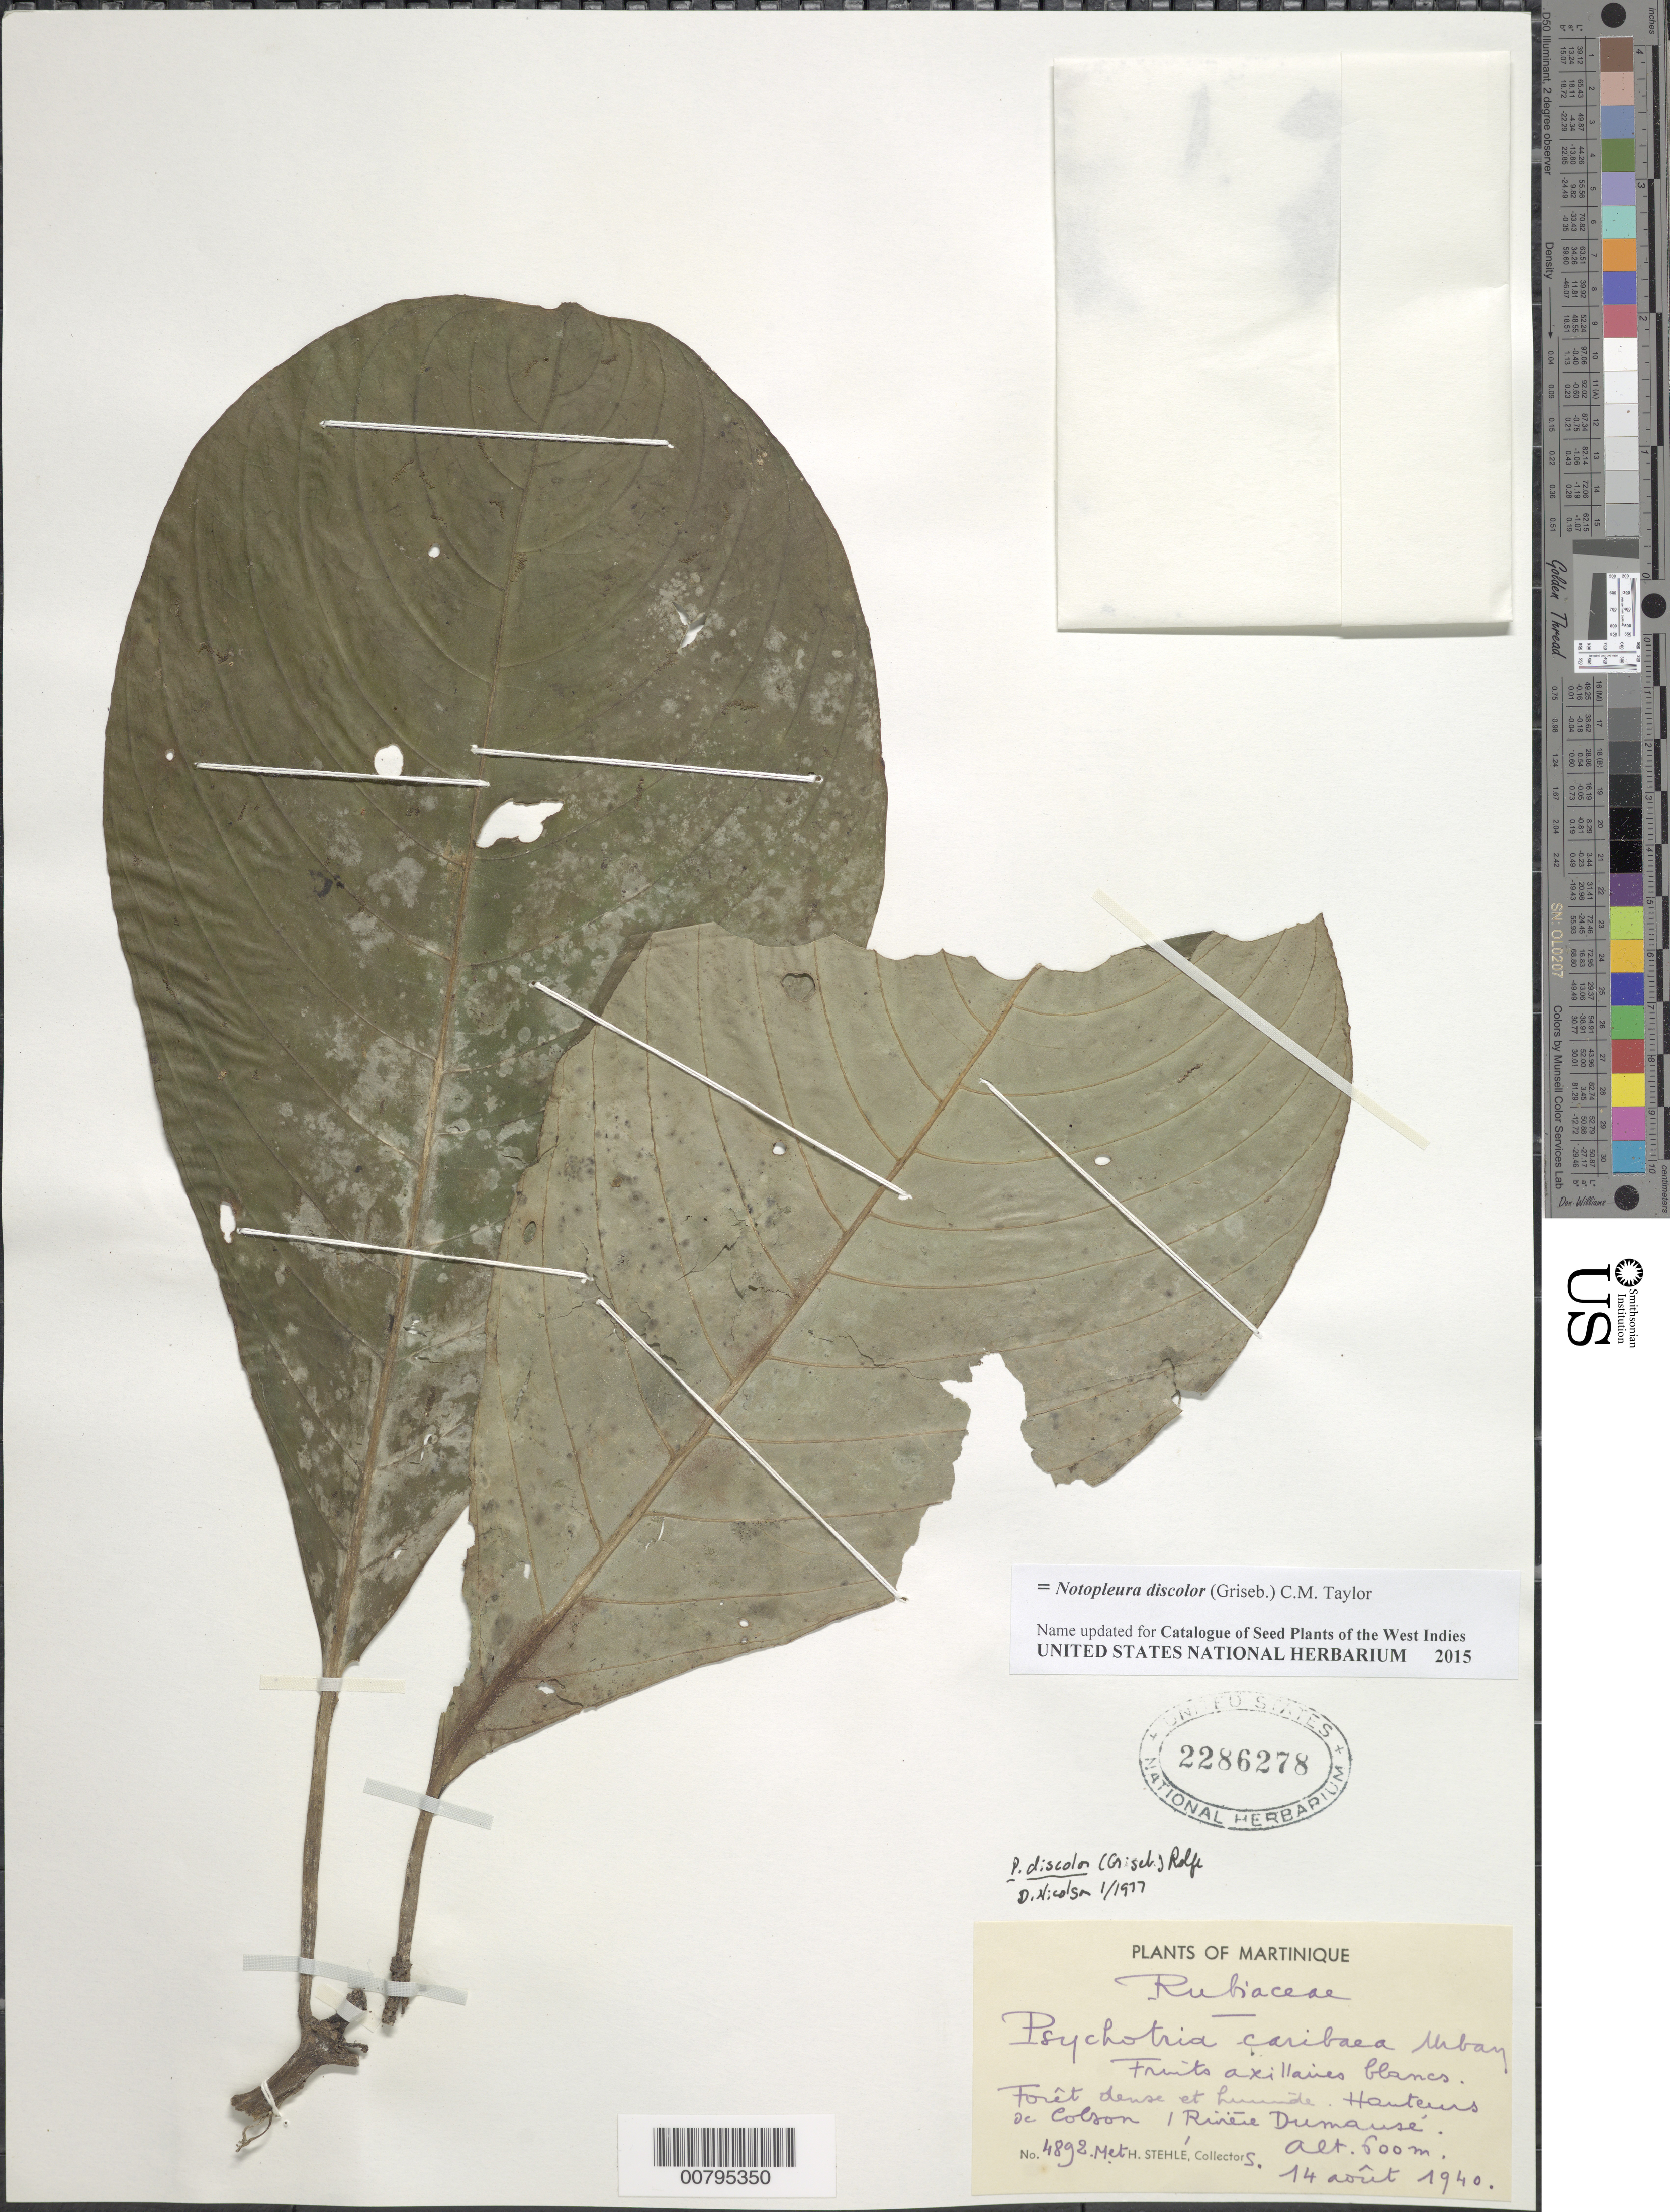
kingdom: Plantae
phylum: Tracheophyta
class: Magnoliopsida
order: Gentianales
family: Rubiaceae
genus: Notopleura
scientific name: Notopleura discolor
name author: (Griseb.) C.M. Taylor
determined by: Nicolson, Dan H.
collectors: H. Stehlé & M. Stehlé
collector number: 4892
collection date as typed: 14 Aug 1940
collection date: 1940-08-14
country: Martinique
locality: Hauteurs de Colson, Riviére Dumausé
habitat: Foret dense et humide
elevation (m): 600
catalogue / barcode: US 2286278